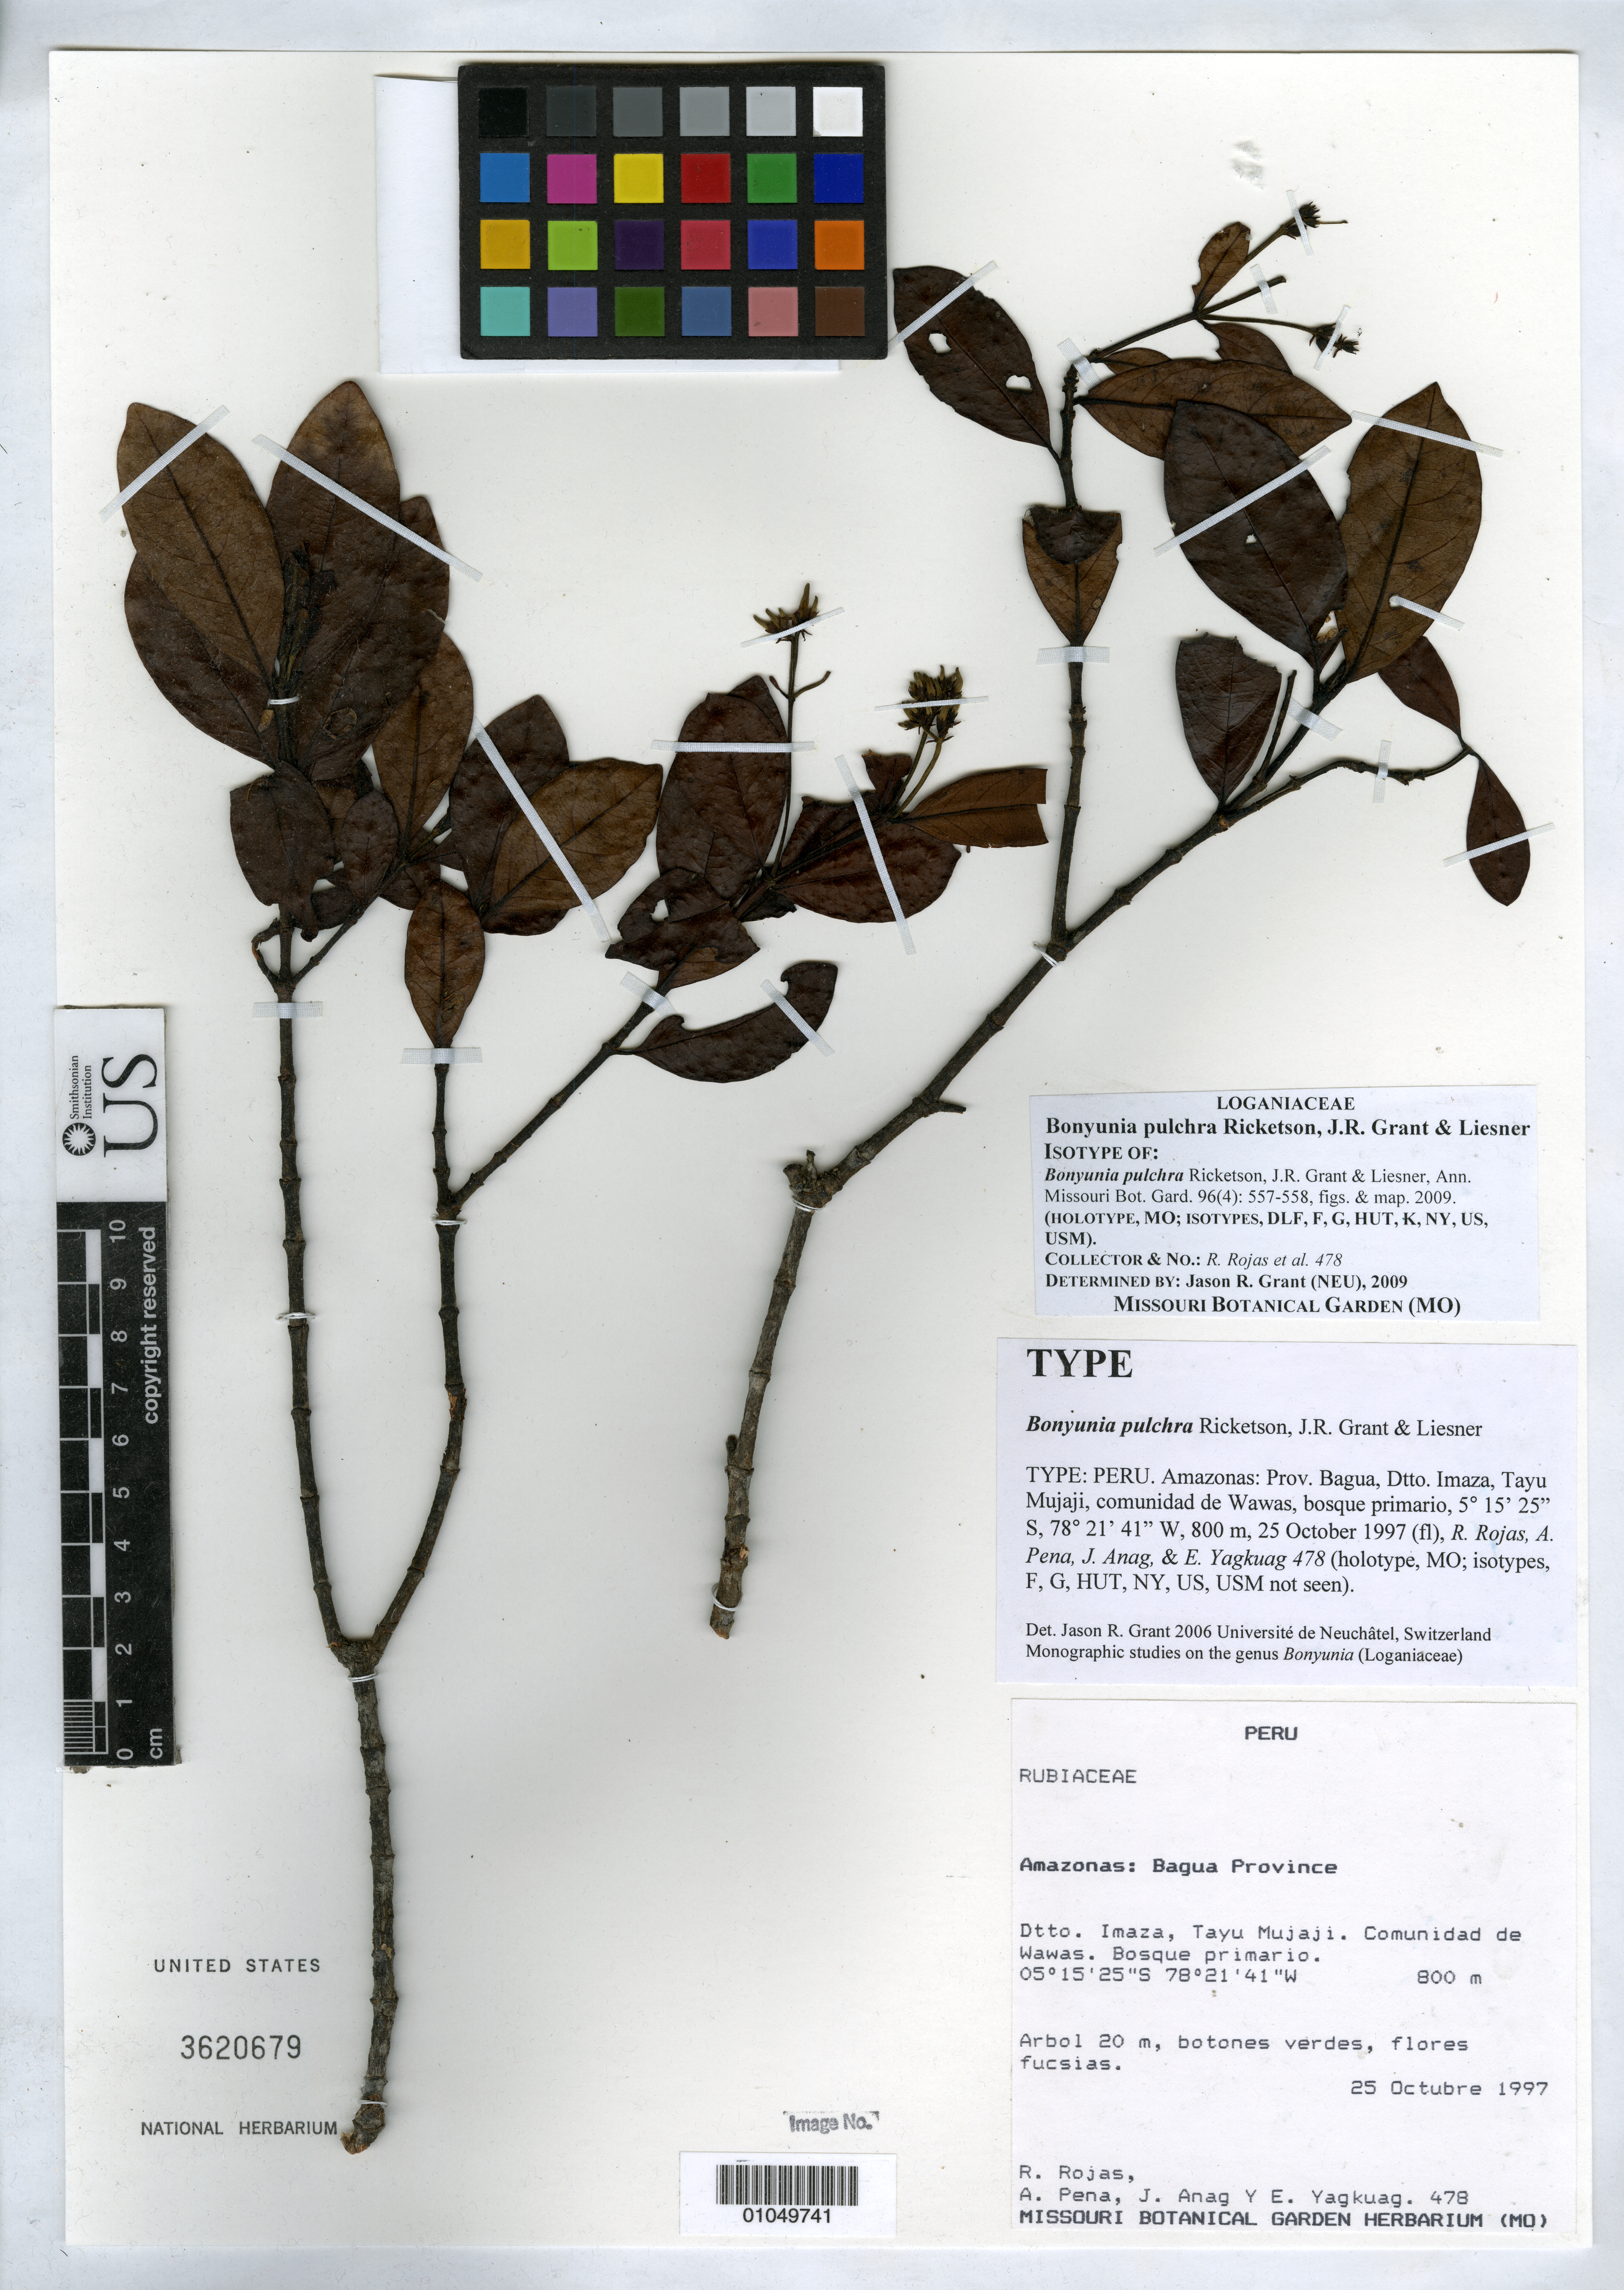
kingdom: Plantae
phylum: Tracheophyta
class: Magnoliopsida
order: Gentianales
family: Loganiaceae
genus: Bonyunia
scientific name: Bonyunia pulchra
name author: Ricketson & et al.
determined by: Grant, J. R., (SWITZERLAND)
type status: Isotype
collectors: R. Rojas & et al.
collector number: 478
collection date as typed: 25 Oct 1997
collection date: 1997-10-25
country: Peru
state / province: Amazonas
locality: Amazonas: Bagua Province. Dtto. Imaza, Tayu Mujaji. Comunidad de Waws.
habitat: Bosque primario.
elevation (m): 800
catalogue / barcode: US 3620679